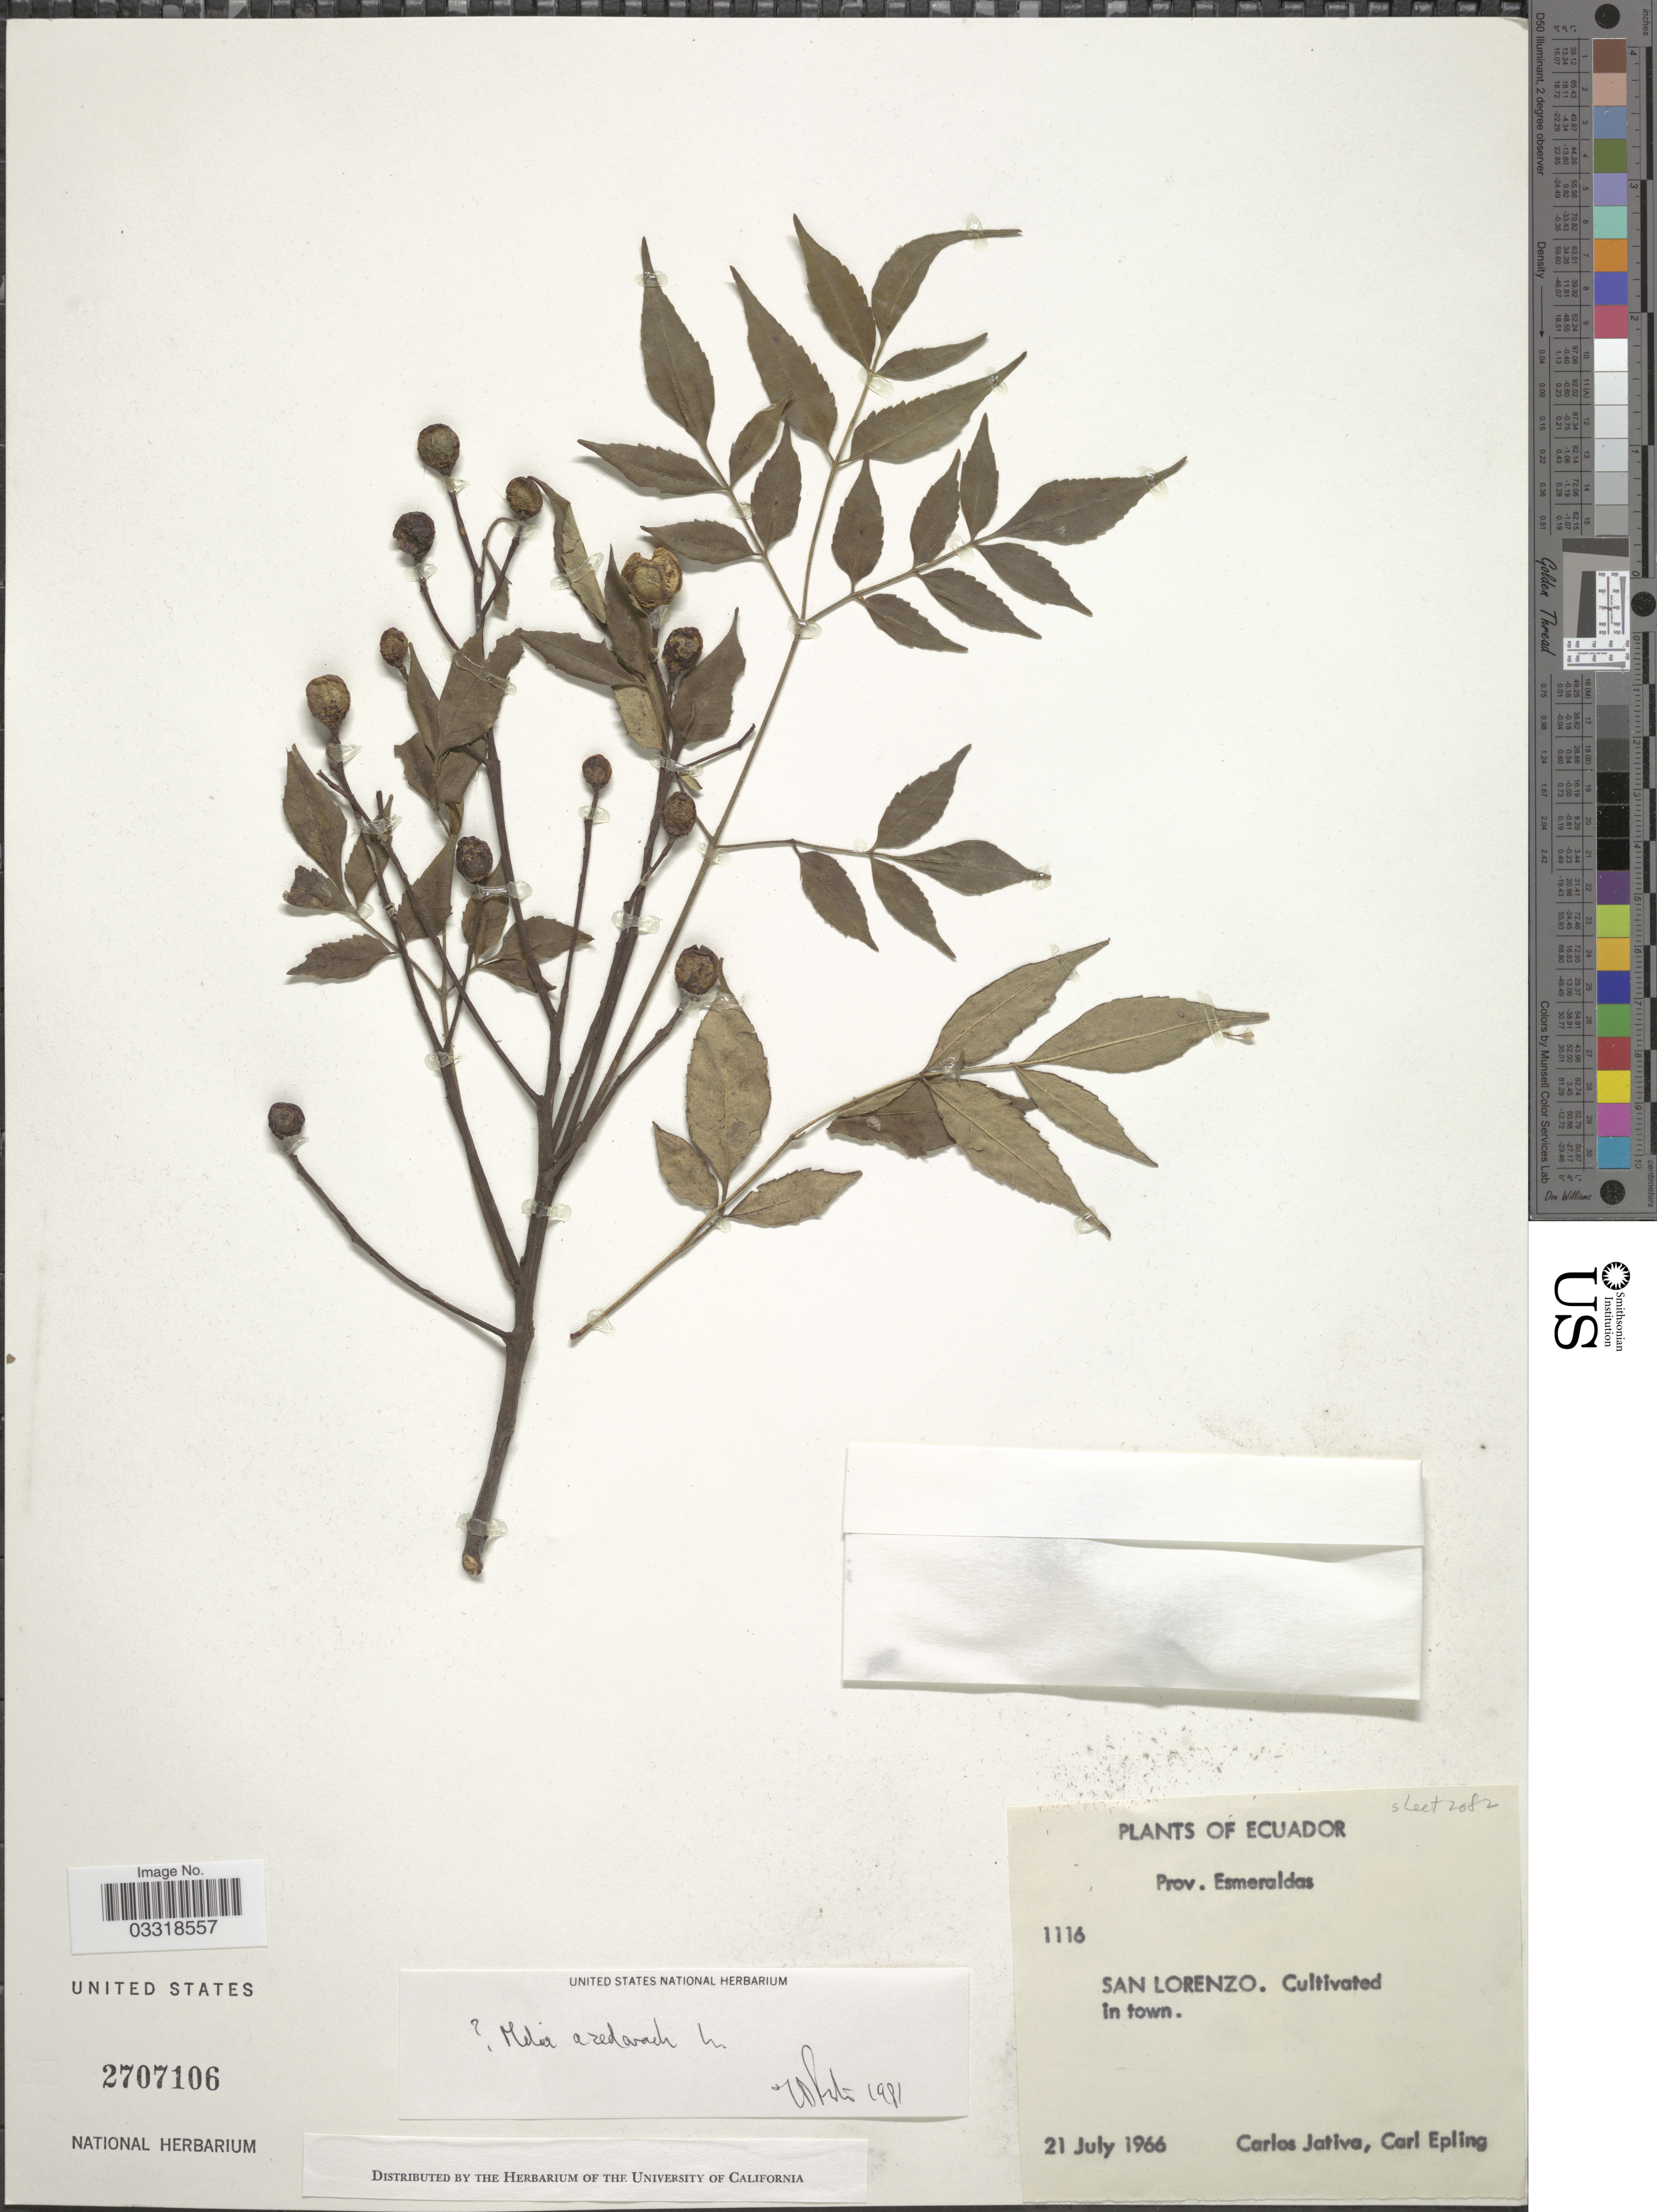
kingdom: Plantae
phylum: Tracheophyta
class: Magnoliopsida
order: Sapindales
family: Meliaceae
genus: Melia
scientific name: Melia azedarach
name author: L.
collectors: C. D. Játiva & C. C. Epling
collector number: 1116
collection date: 1966-07-21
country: Ecuador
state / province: Esmeraldas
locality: San Lorenzo.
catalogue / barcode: US 2707106